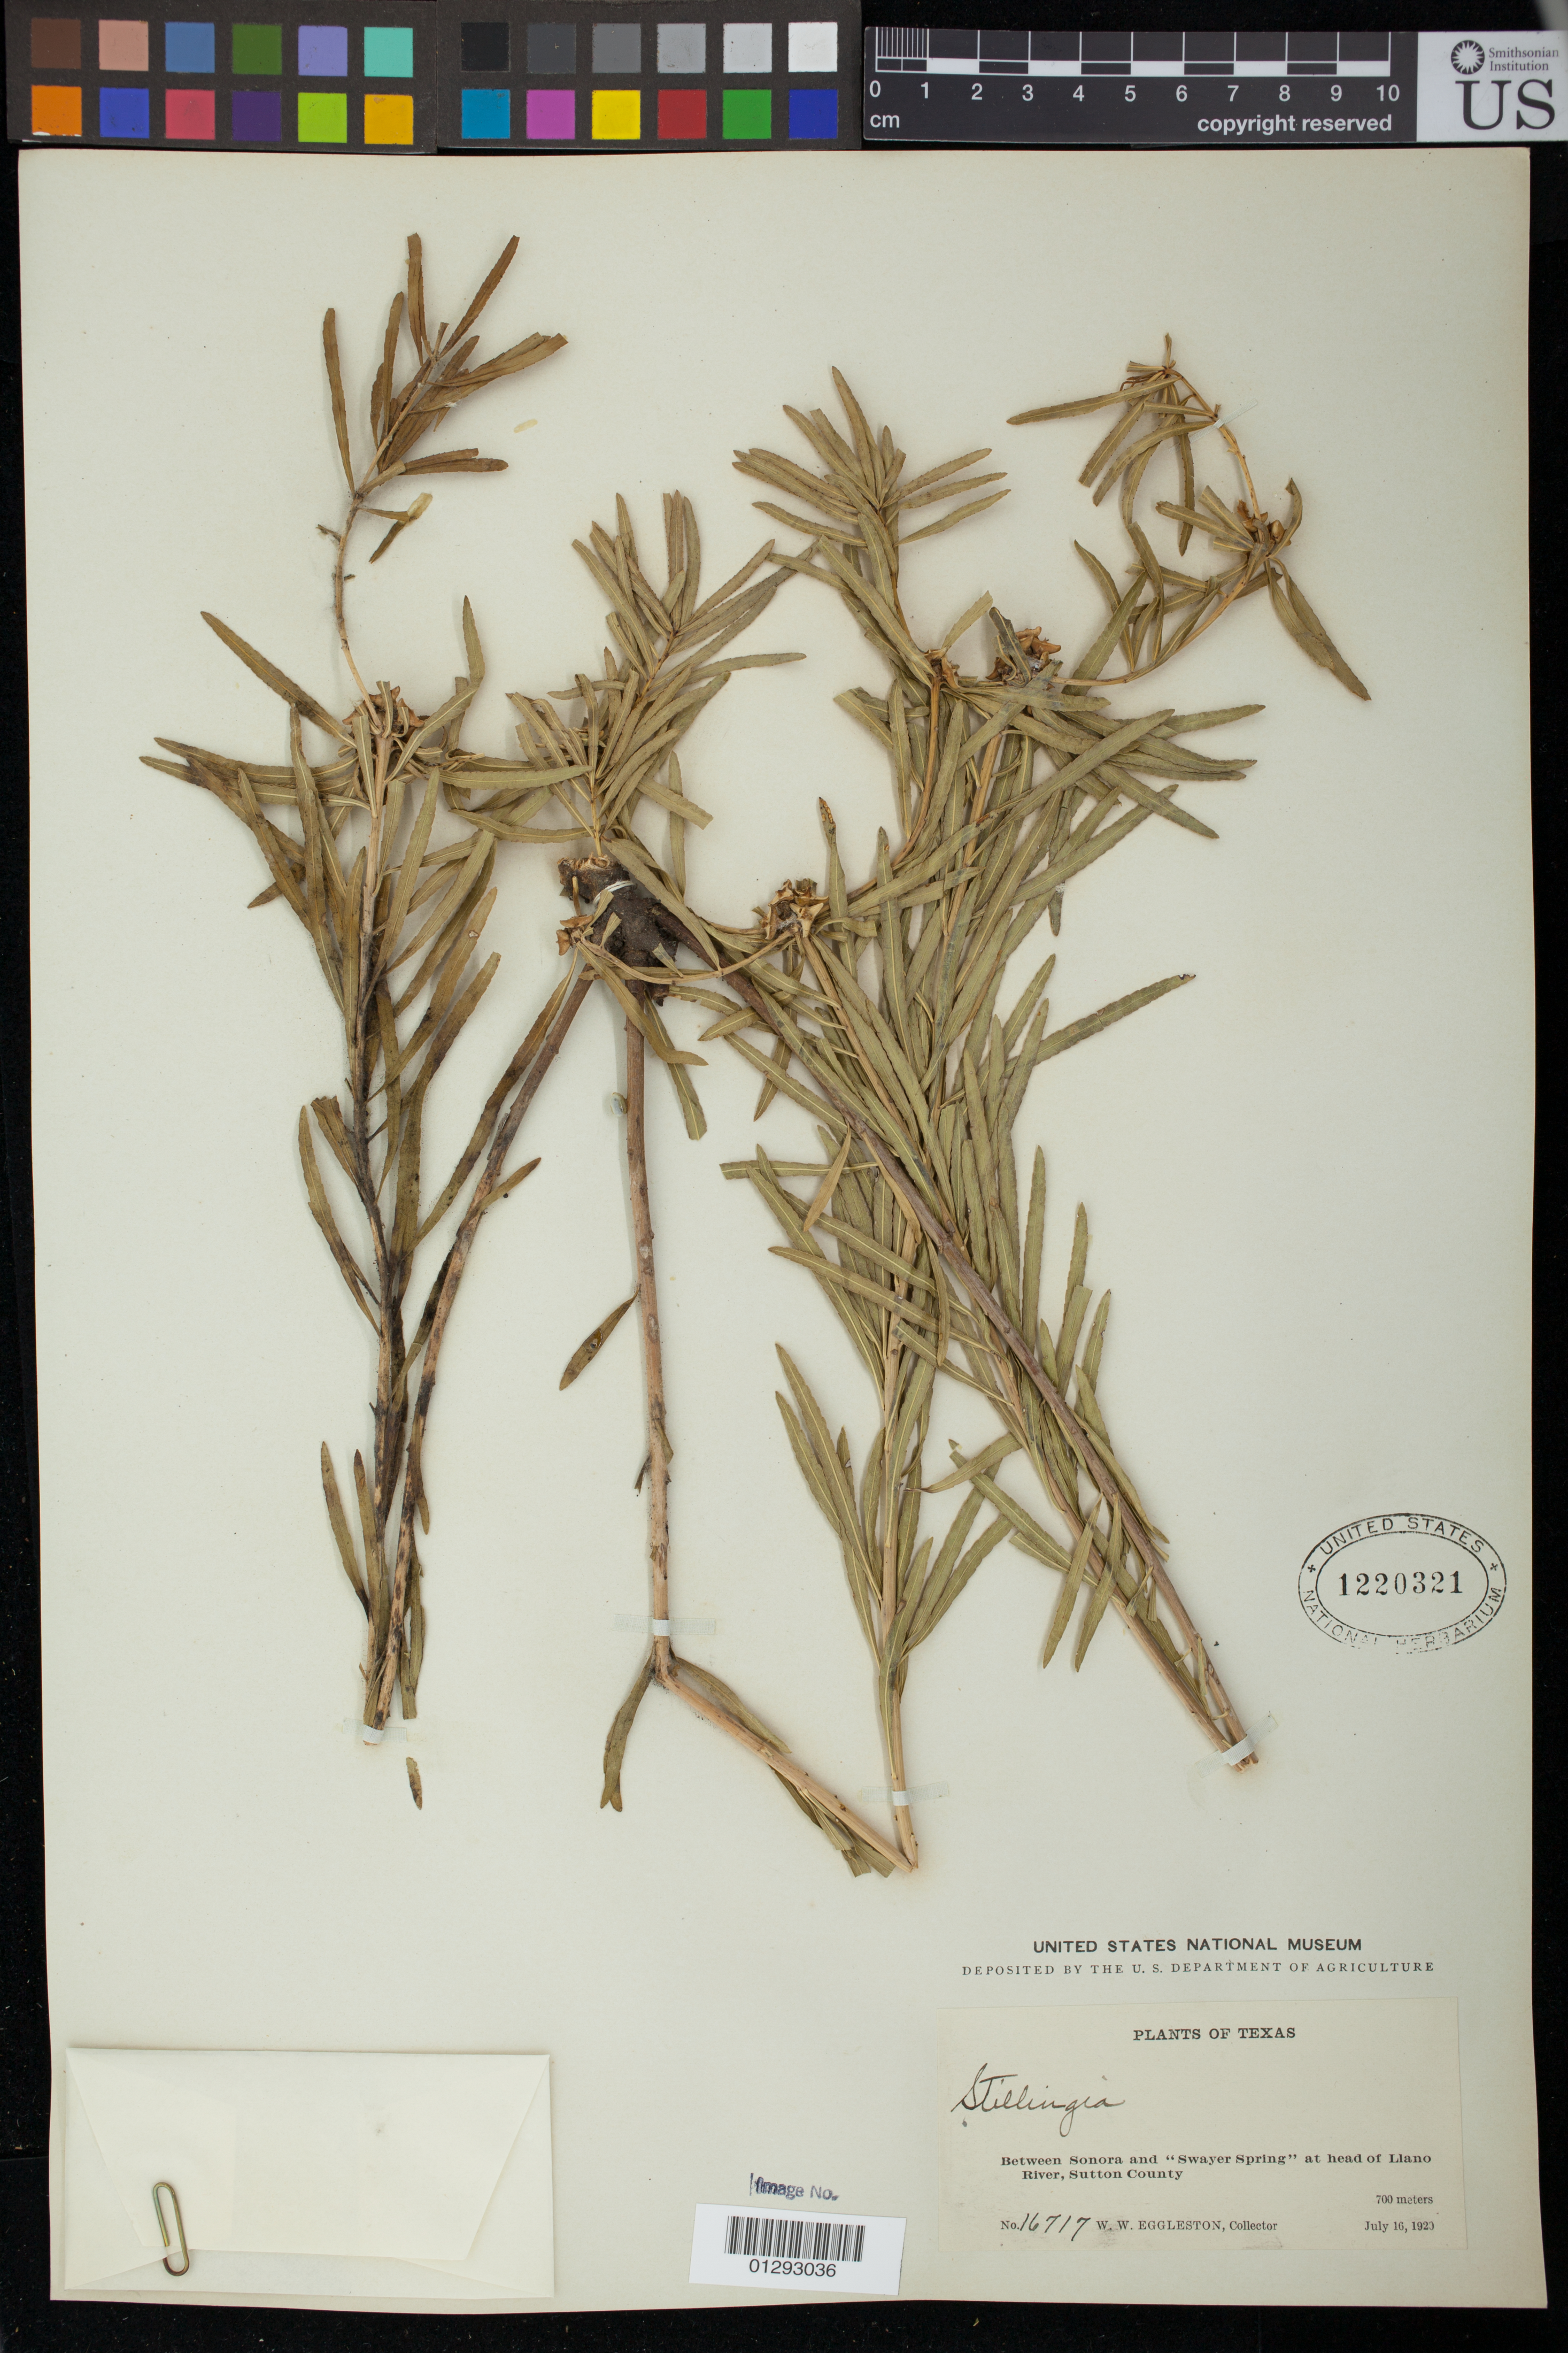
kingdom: Plantae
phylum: Tracheophyta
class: Magnoliopsida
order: Malpighiales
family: Euphorbiaceae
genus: Stillingia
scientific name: Stillingia texana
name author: I.M. Johnst.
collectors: W. W. Eggleston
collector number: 16717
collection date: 1920-07-16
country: United States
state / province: Texas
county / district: Sutton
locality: Between Sonora and "Swayer Spring" at head of Llano River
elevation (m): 700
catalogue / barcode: US 1220321